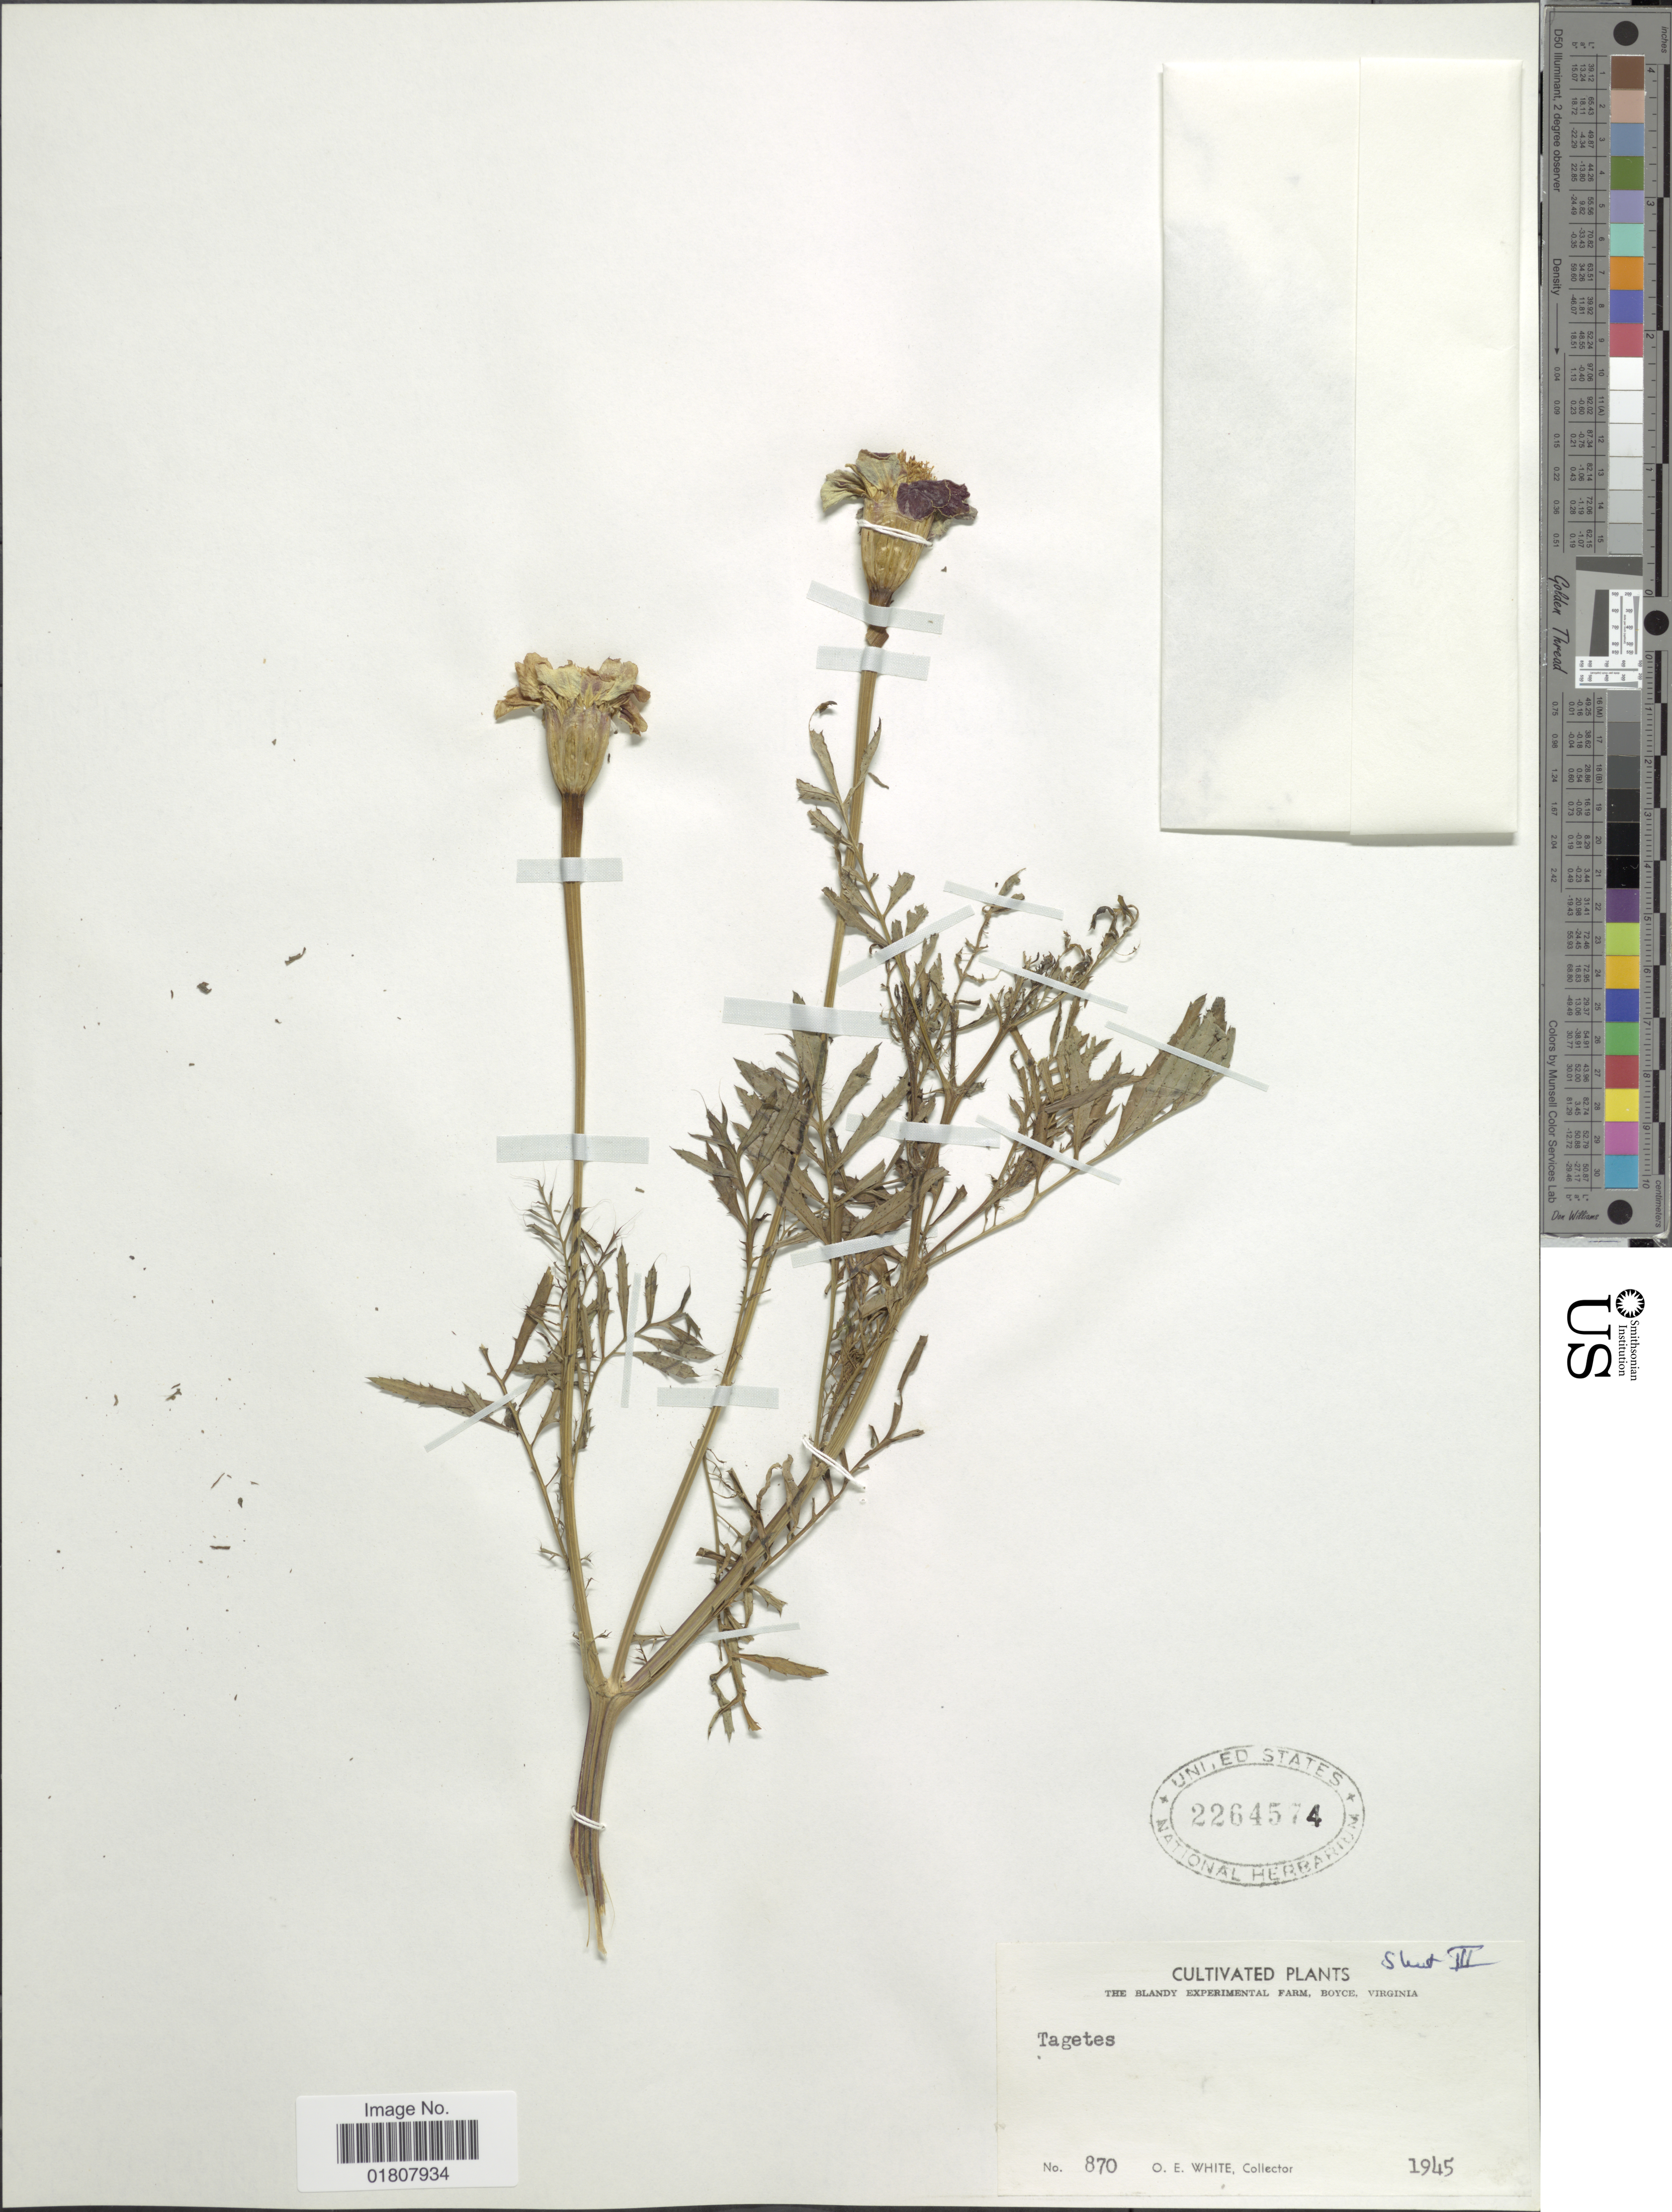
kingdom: Plantae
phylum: Tracheophyta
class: Magnoliopsida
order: Asterales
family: Asteraceae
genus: Tagetes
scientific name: Tagetes sp.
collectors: O. E. White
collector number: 870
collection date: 1945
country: United States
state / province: Virginia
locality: The Blandy Experimental Farm, Boyce [unsure placement]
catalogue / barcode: US 2264574